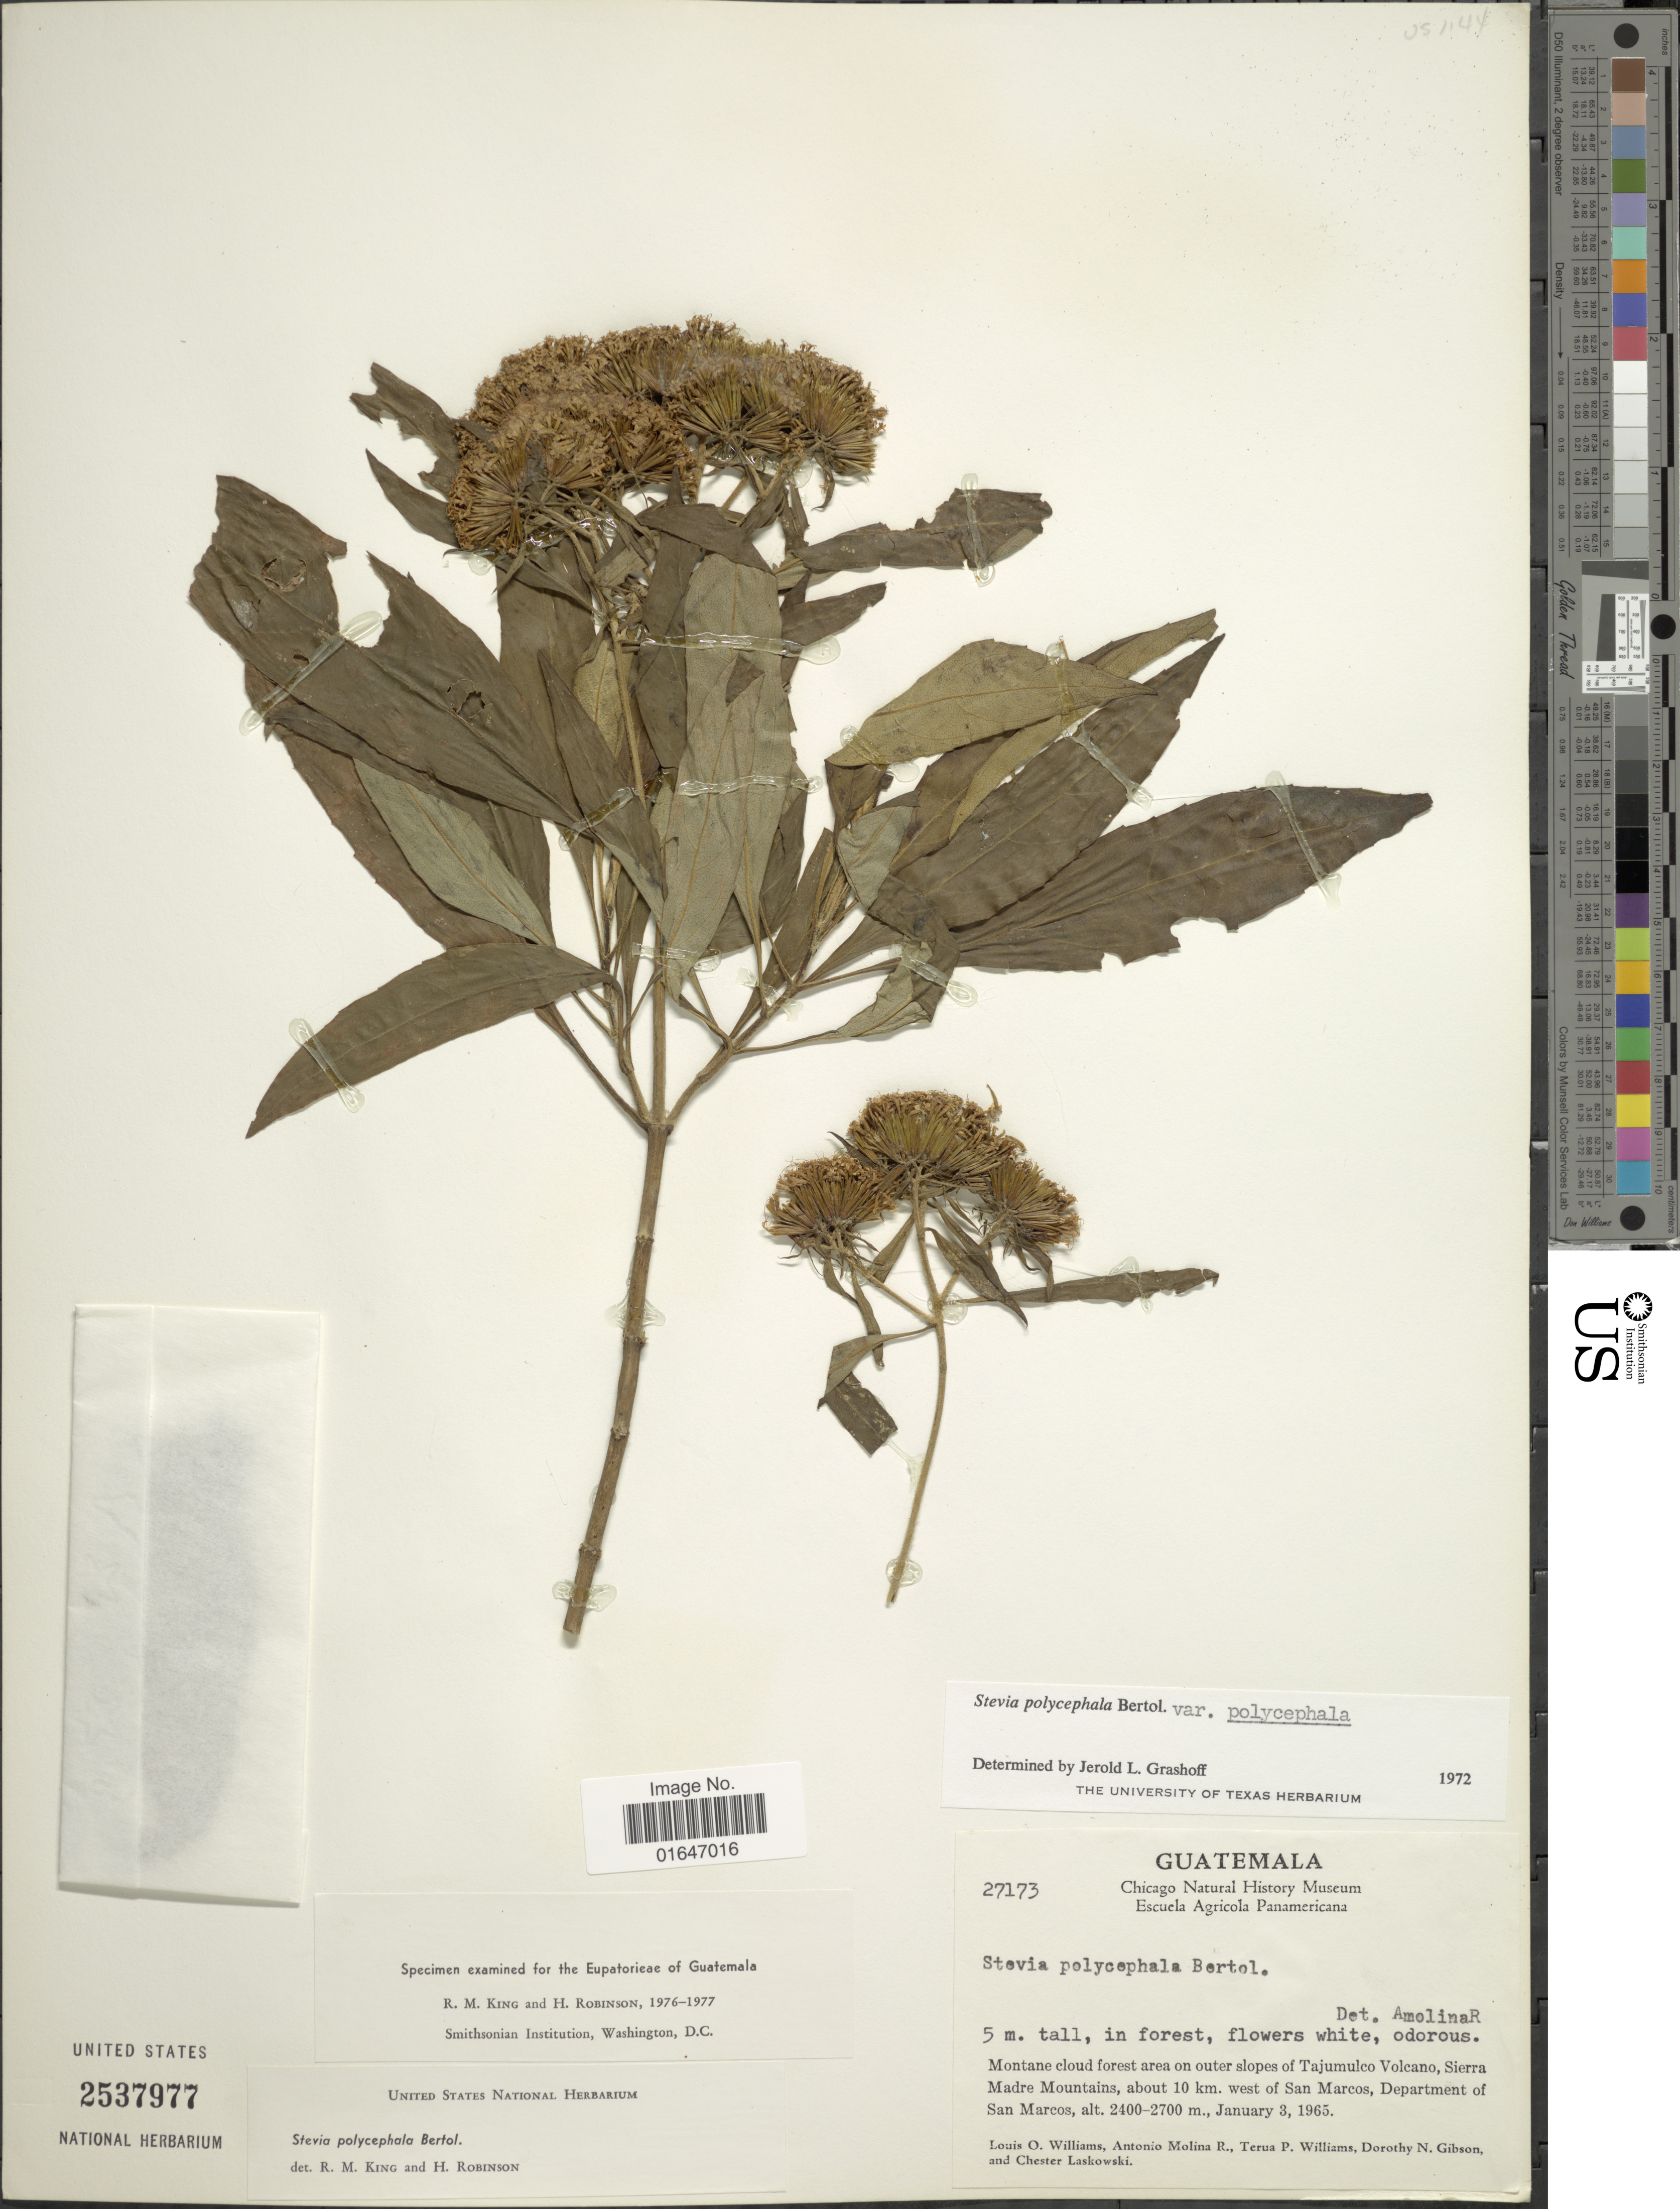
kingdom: Plantae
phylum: Tracheophyta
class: Magnoliopsida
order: Asterales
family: Asteraceae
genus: Stevia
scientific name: Stevia polycephala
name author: Bertoloni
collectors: L. O. Williams, A. Molina R., T. P. Williams, D. N. Gibson & C. Laskowski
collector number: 27173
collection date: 1965-01-03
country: Guatemala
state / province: San Marcos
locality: Montane cloud forest area on outer slopes of Tajumulco Volcano, Sierra Madre Mountains, about 10 km. west of San Marcos.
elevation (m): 2400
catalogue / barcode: US 2537977